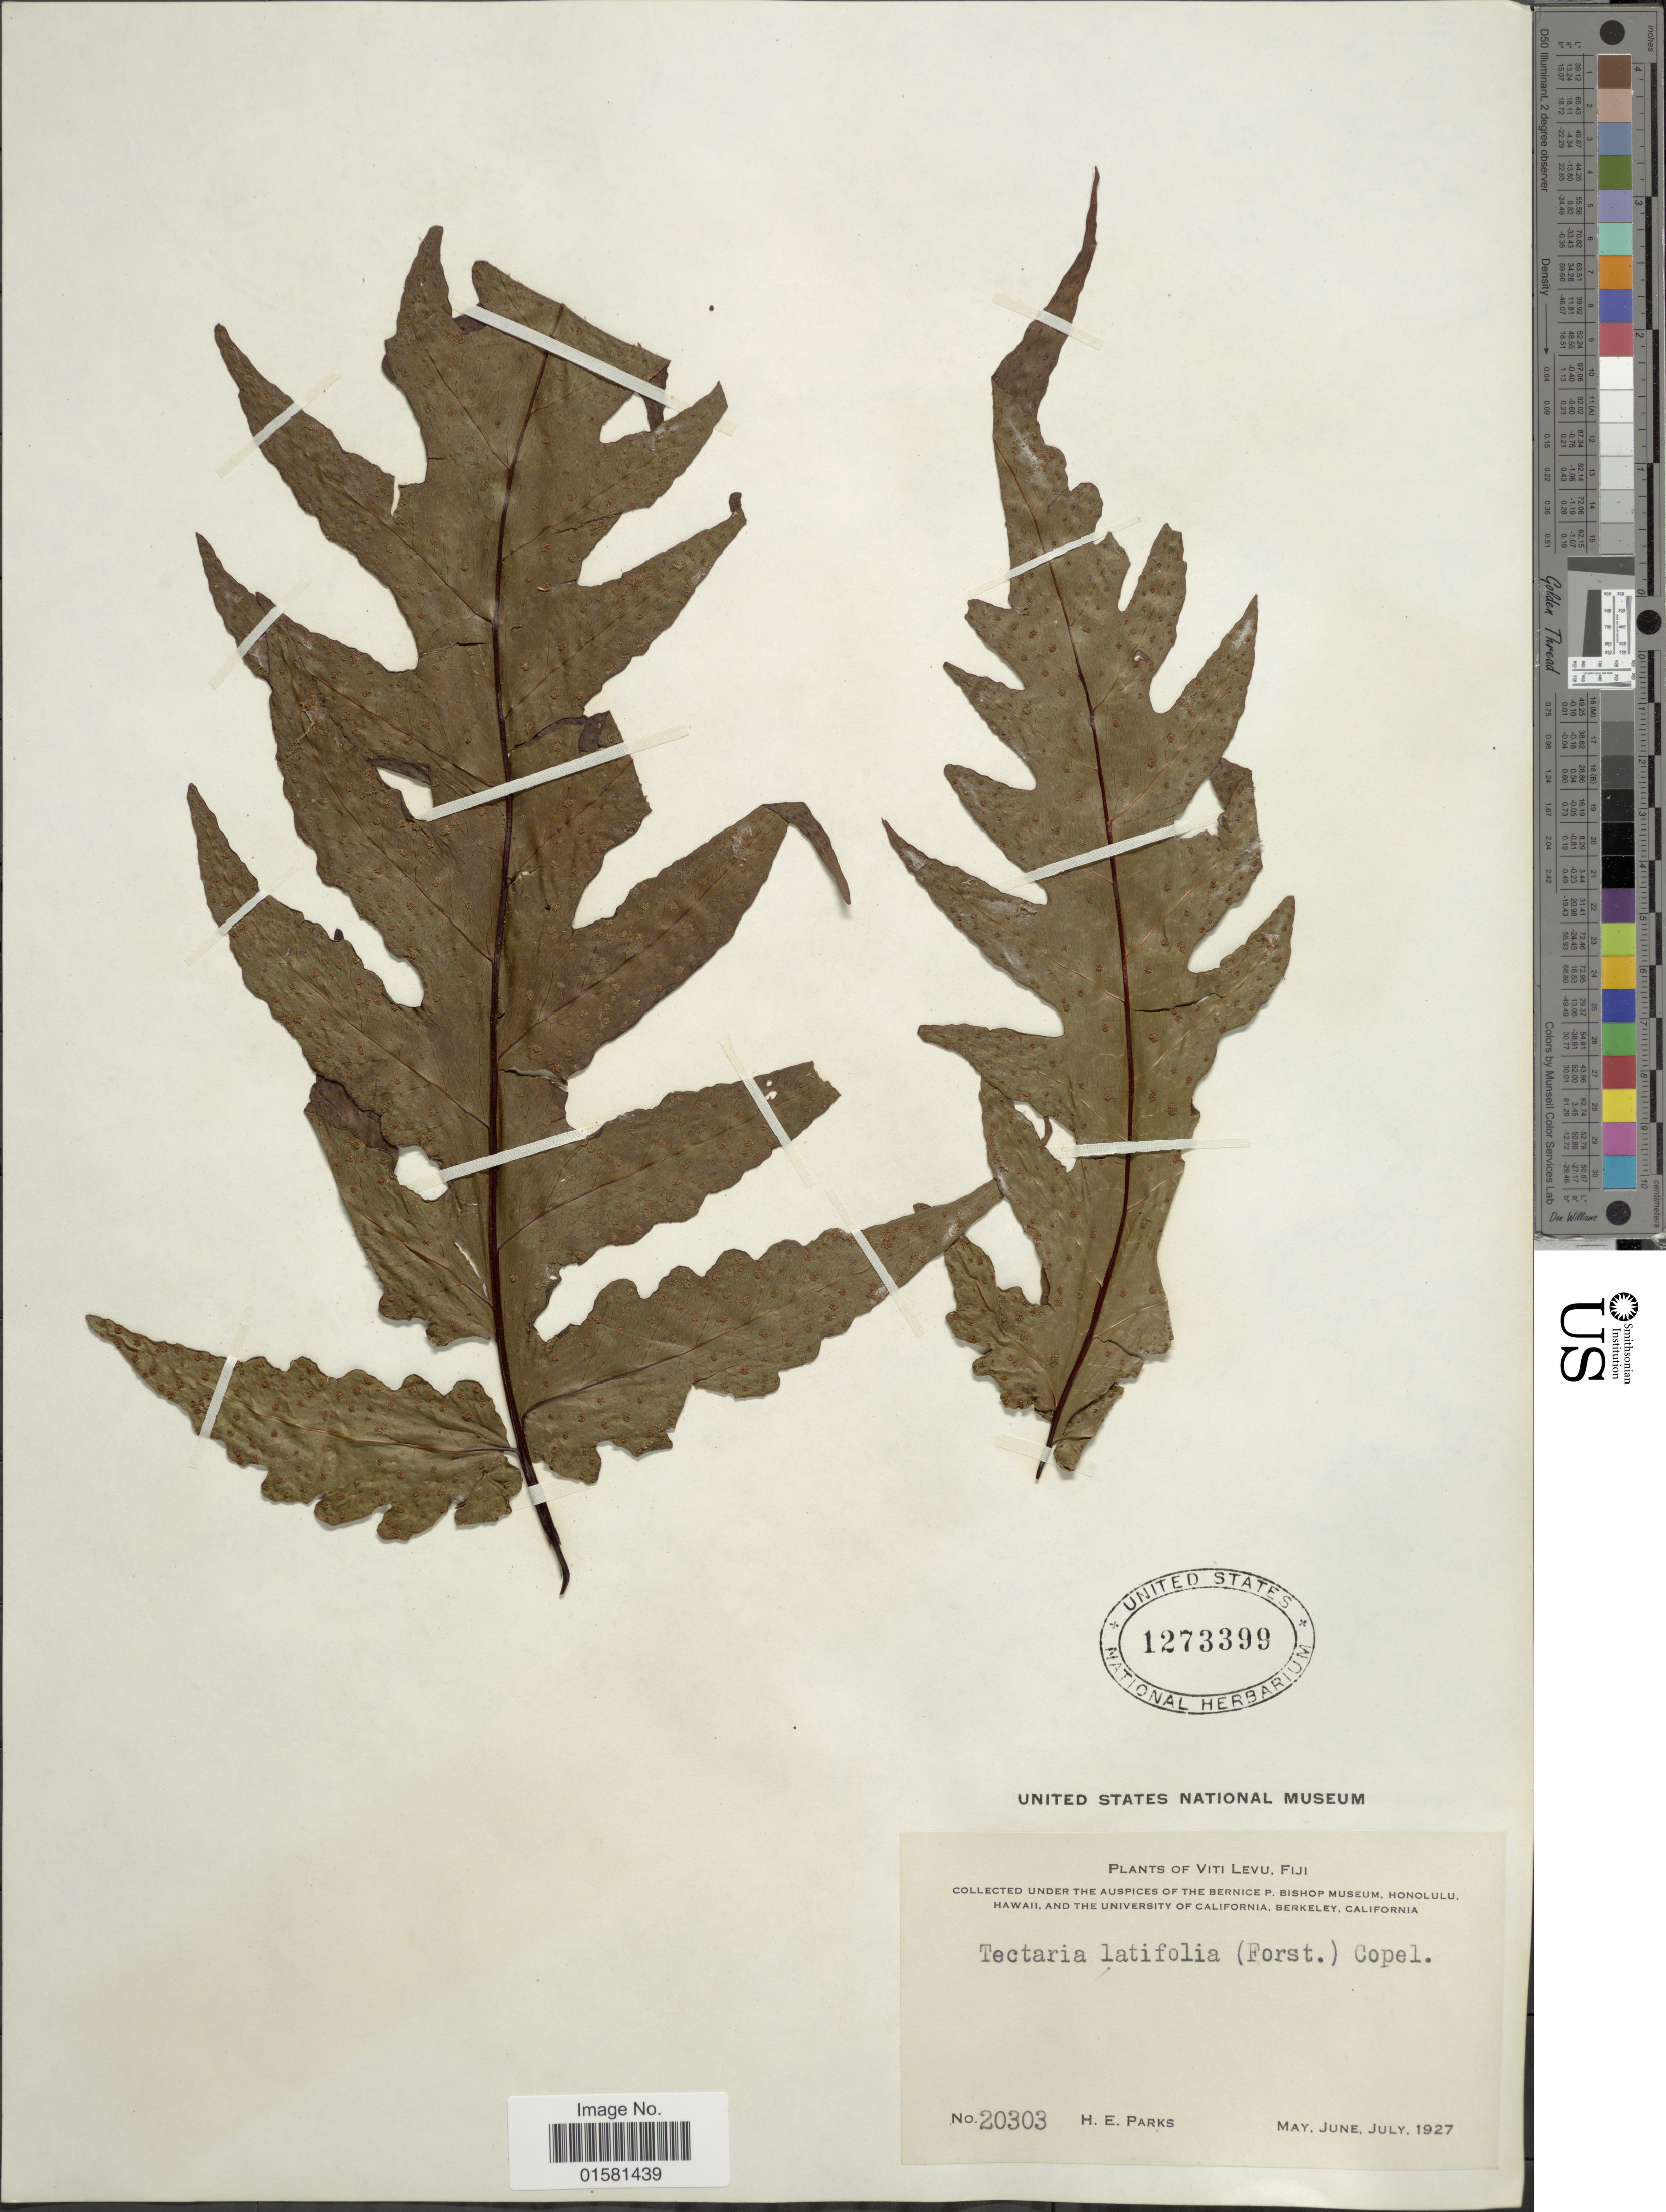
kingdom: Plantae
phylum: Tracheophyta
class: Polypodiopsida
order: Polypodiales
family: Tectariaceae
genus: Tectaria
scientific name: Tectaria latifolia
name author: (G. Forst.) Copel.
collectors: H. E. Parks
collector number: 20303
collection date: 1927-05/1927-07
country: Fiji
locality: Fiji, Viti Levu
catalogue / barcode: US 1273398